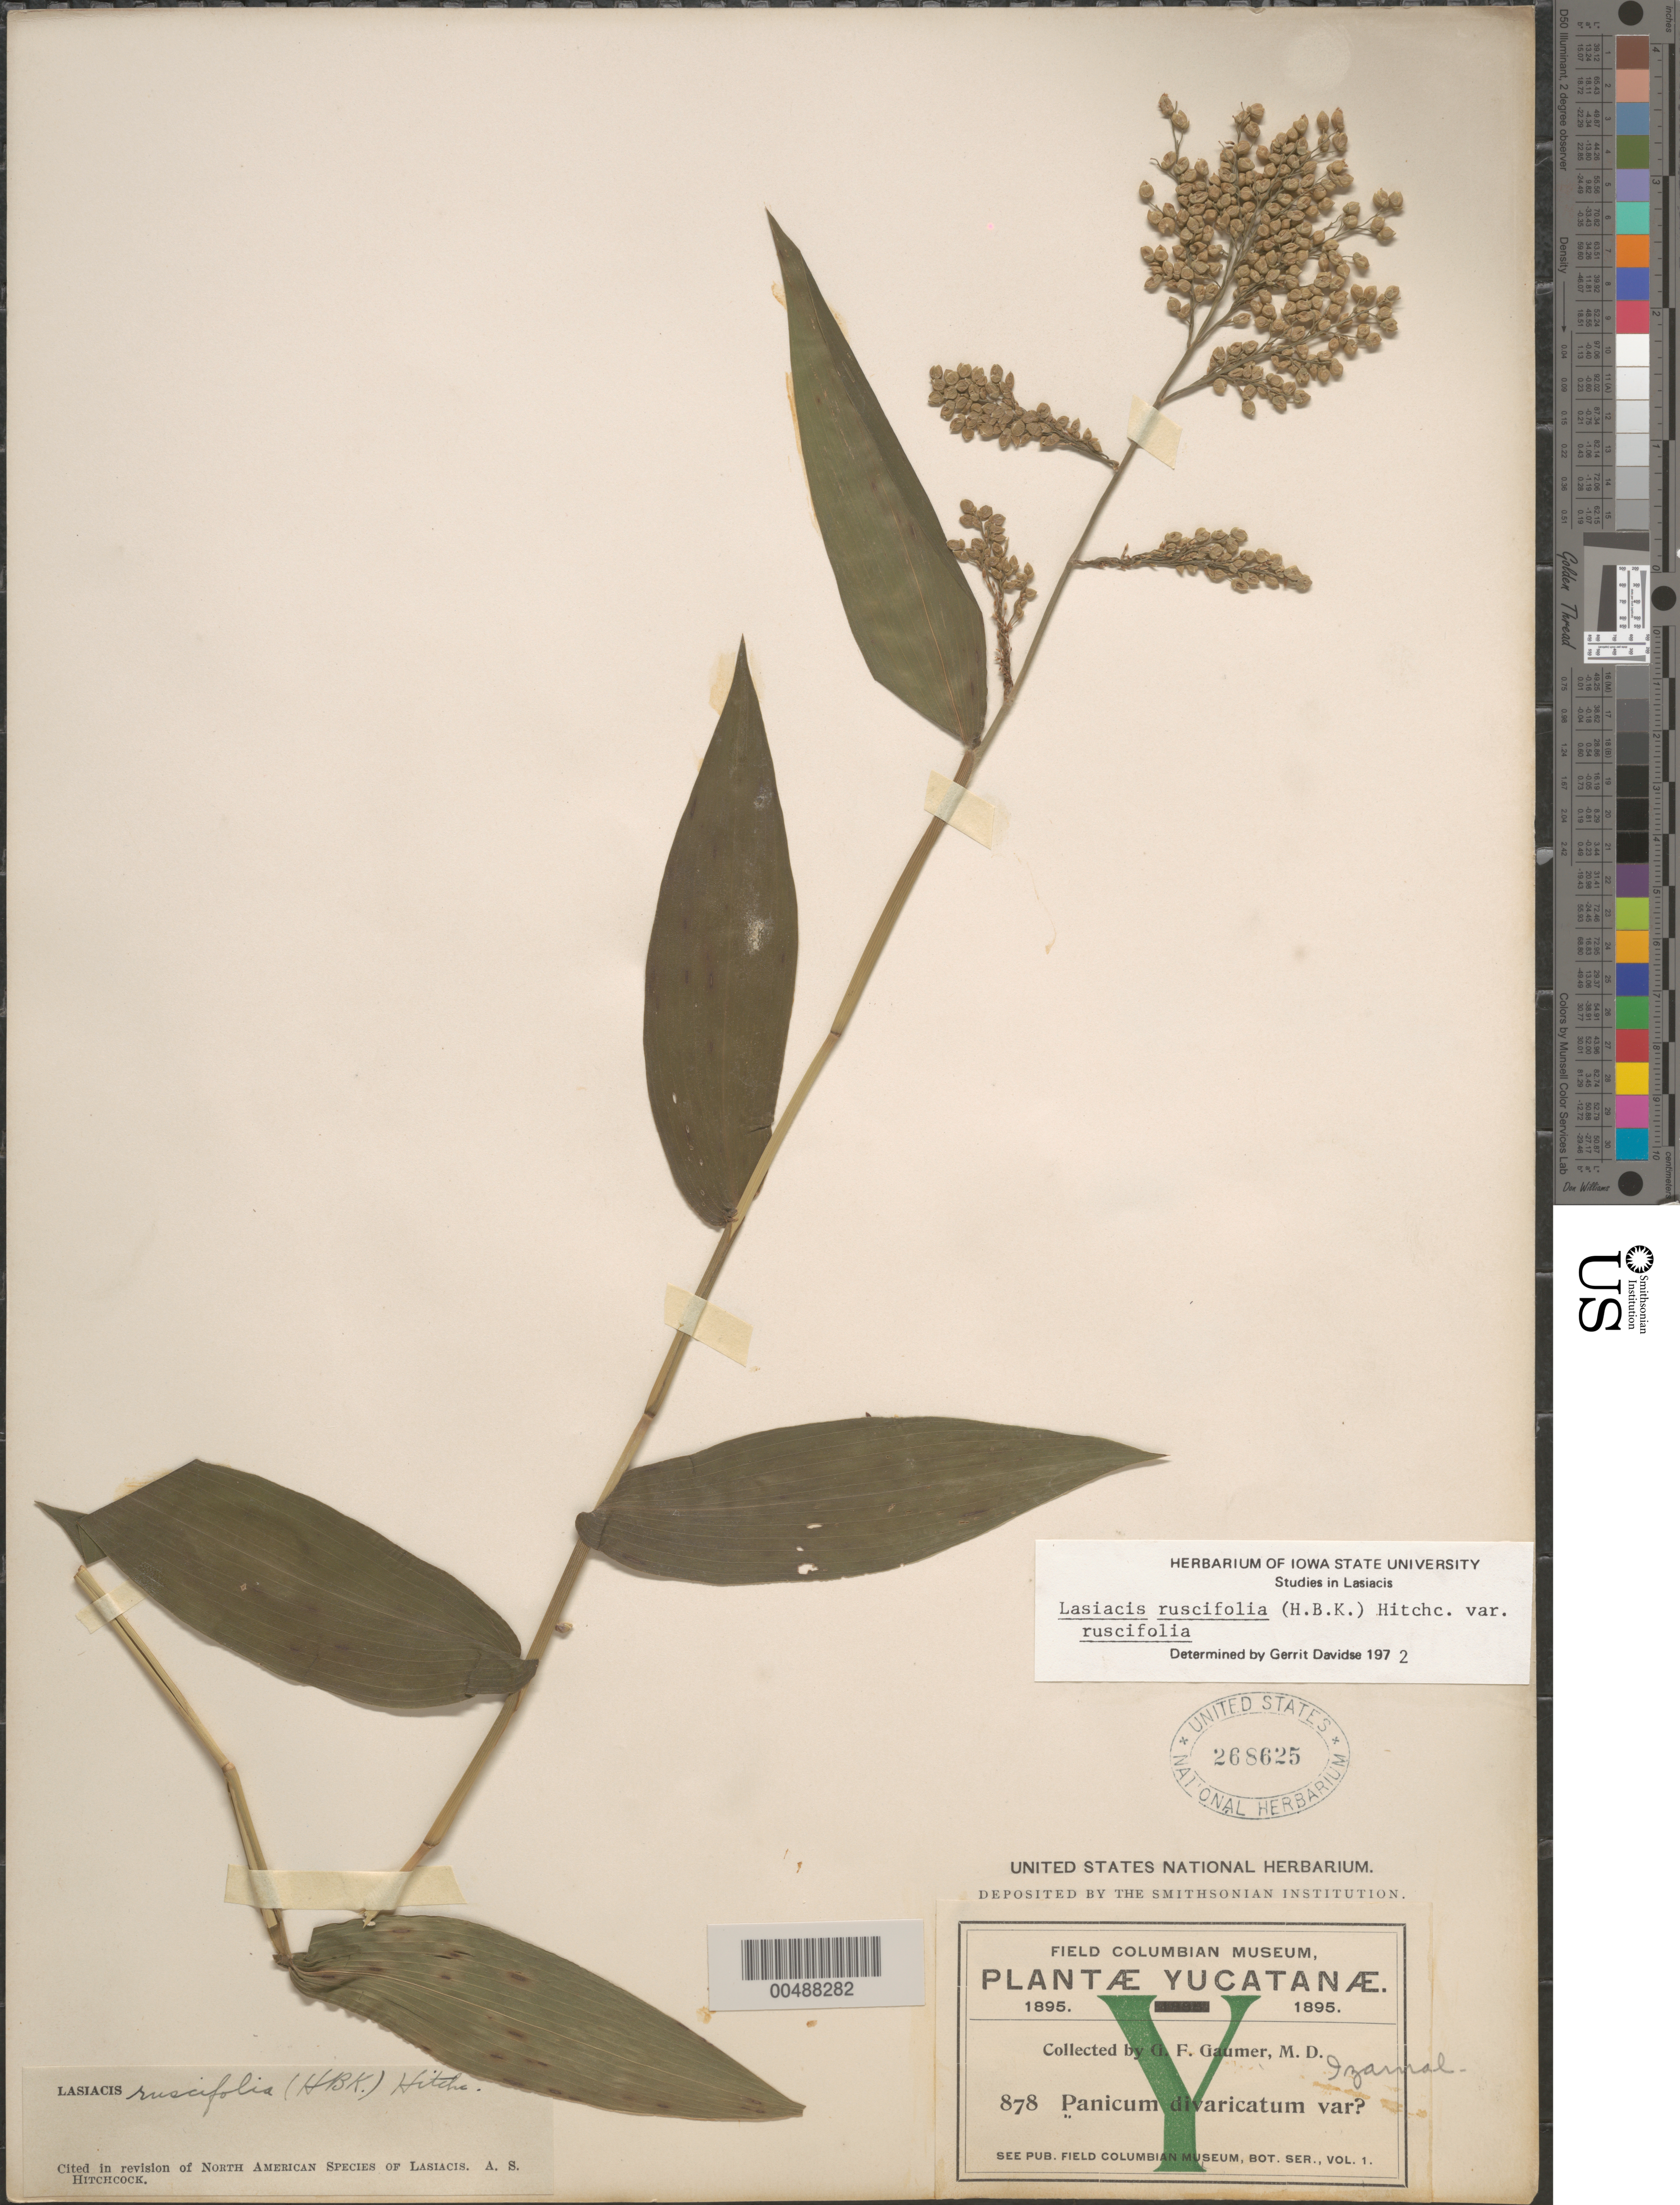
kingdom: Plantae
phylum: Tracheophyta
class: Liliopsida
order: Poales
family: Poaceae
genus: Lasiacis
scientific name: Lasiacis ruscifolia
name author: (Kunth) Hitchc.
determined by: Davidse, Gerrit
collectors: G. F. Gaumer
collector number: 878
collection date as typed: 1895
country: Mexico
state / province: Yucatan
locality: Izamal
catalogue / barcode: US 268625